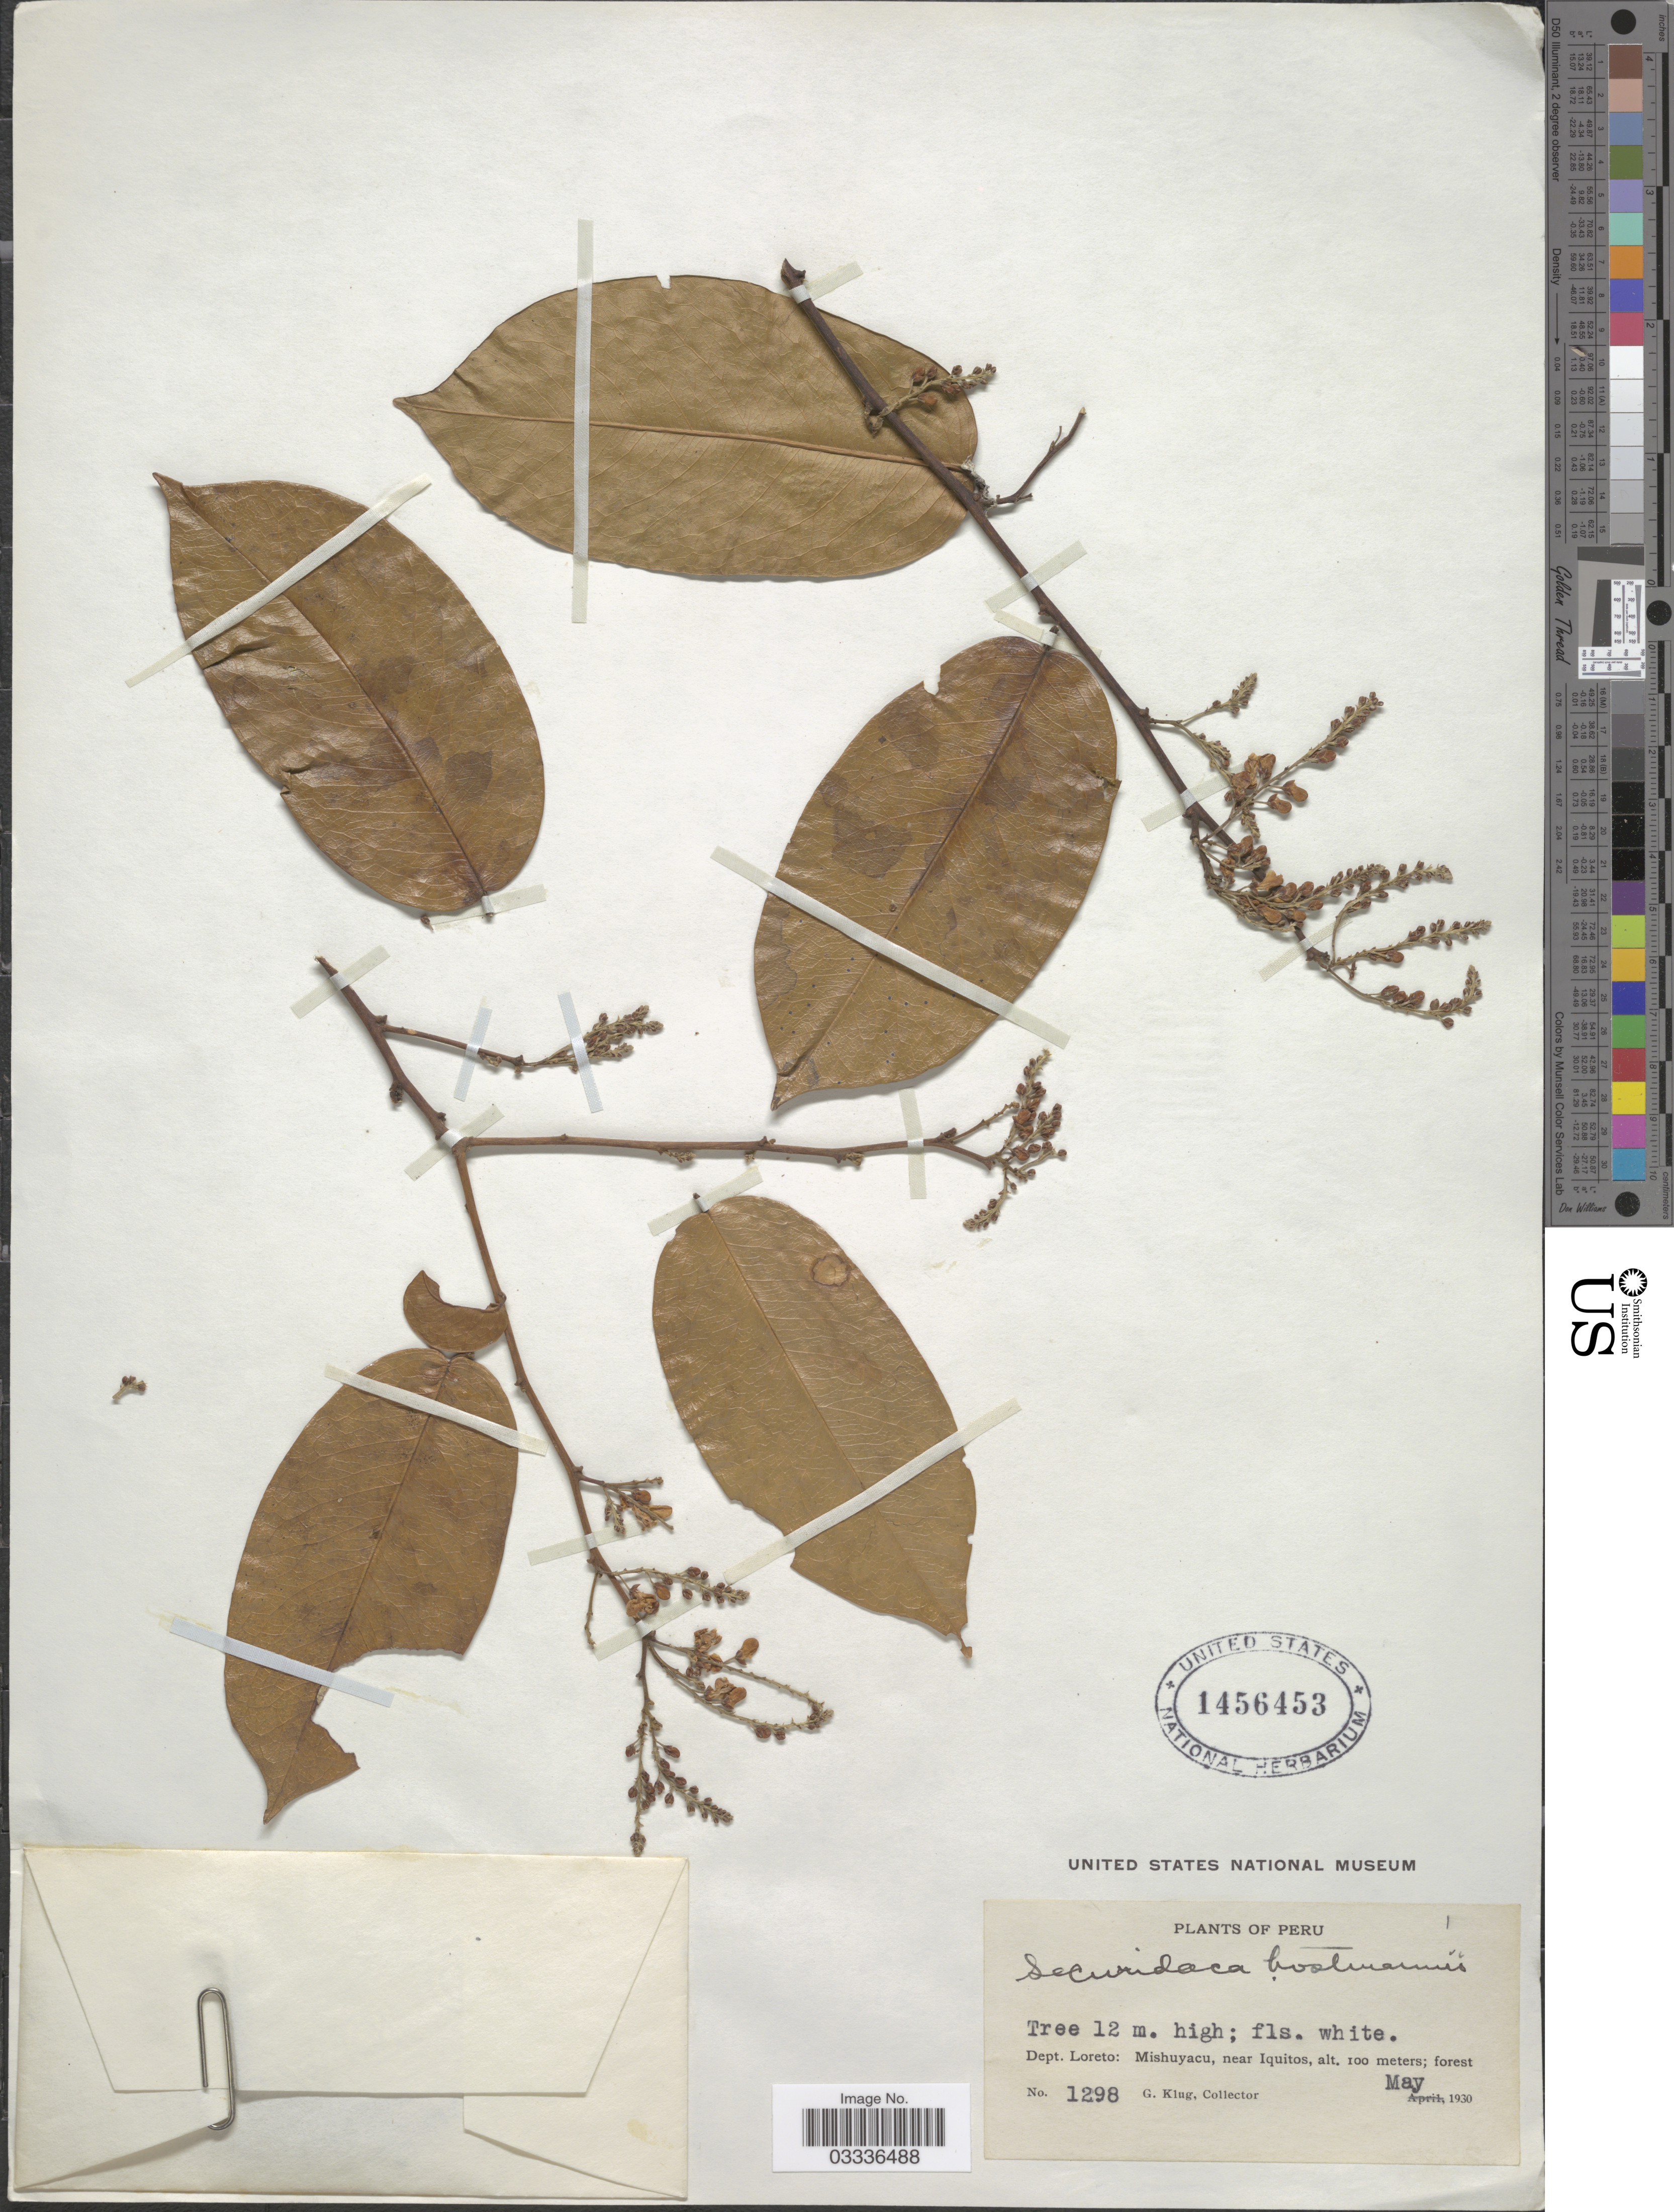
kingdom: Plantae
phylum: Tracheophyta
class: Magnoliopsida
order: Fabales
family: Polygalaceae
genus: Securidaca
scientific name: Securidaca paniculata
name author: Rich.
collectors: G. Klug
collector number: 1298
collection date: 1930-05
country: Peru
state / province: Loreto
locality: Dept. Loreto: Mishuyacu, near Iquitos.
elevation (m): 100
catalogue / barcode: US 1456453